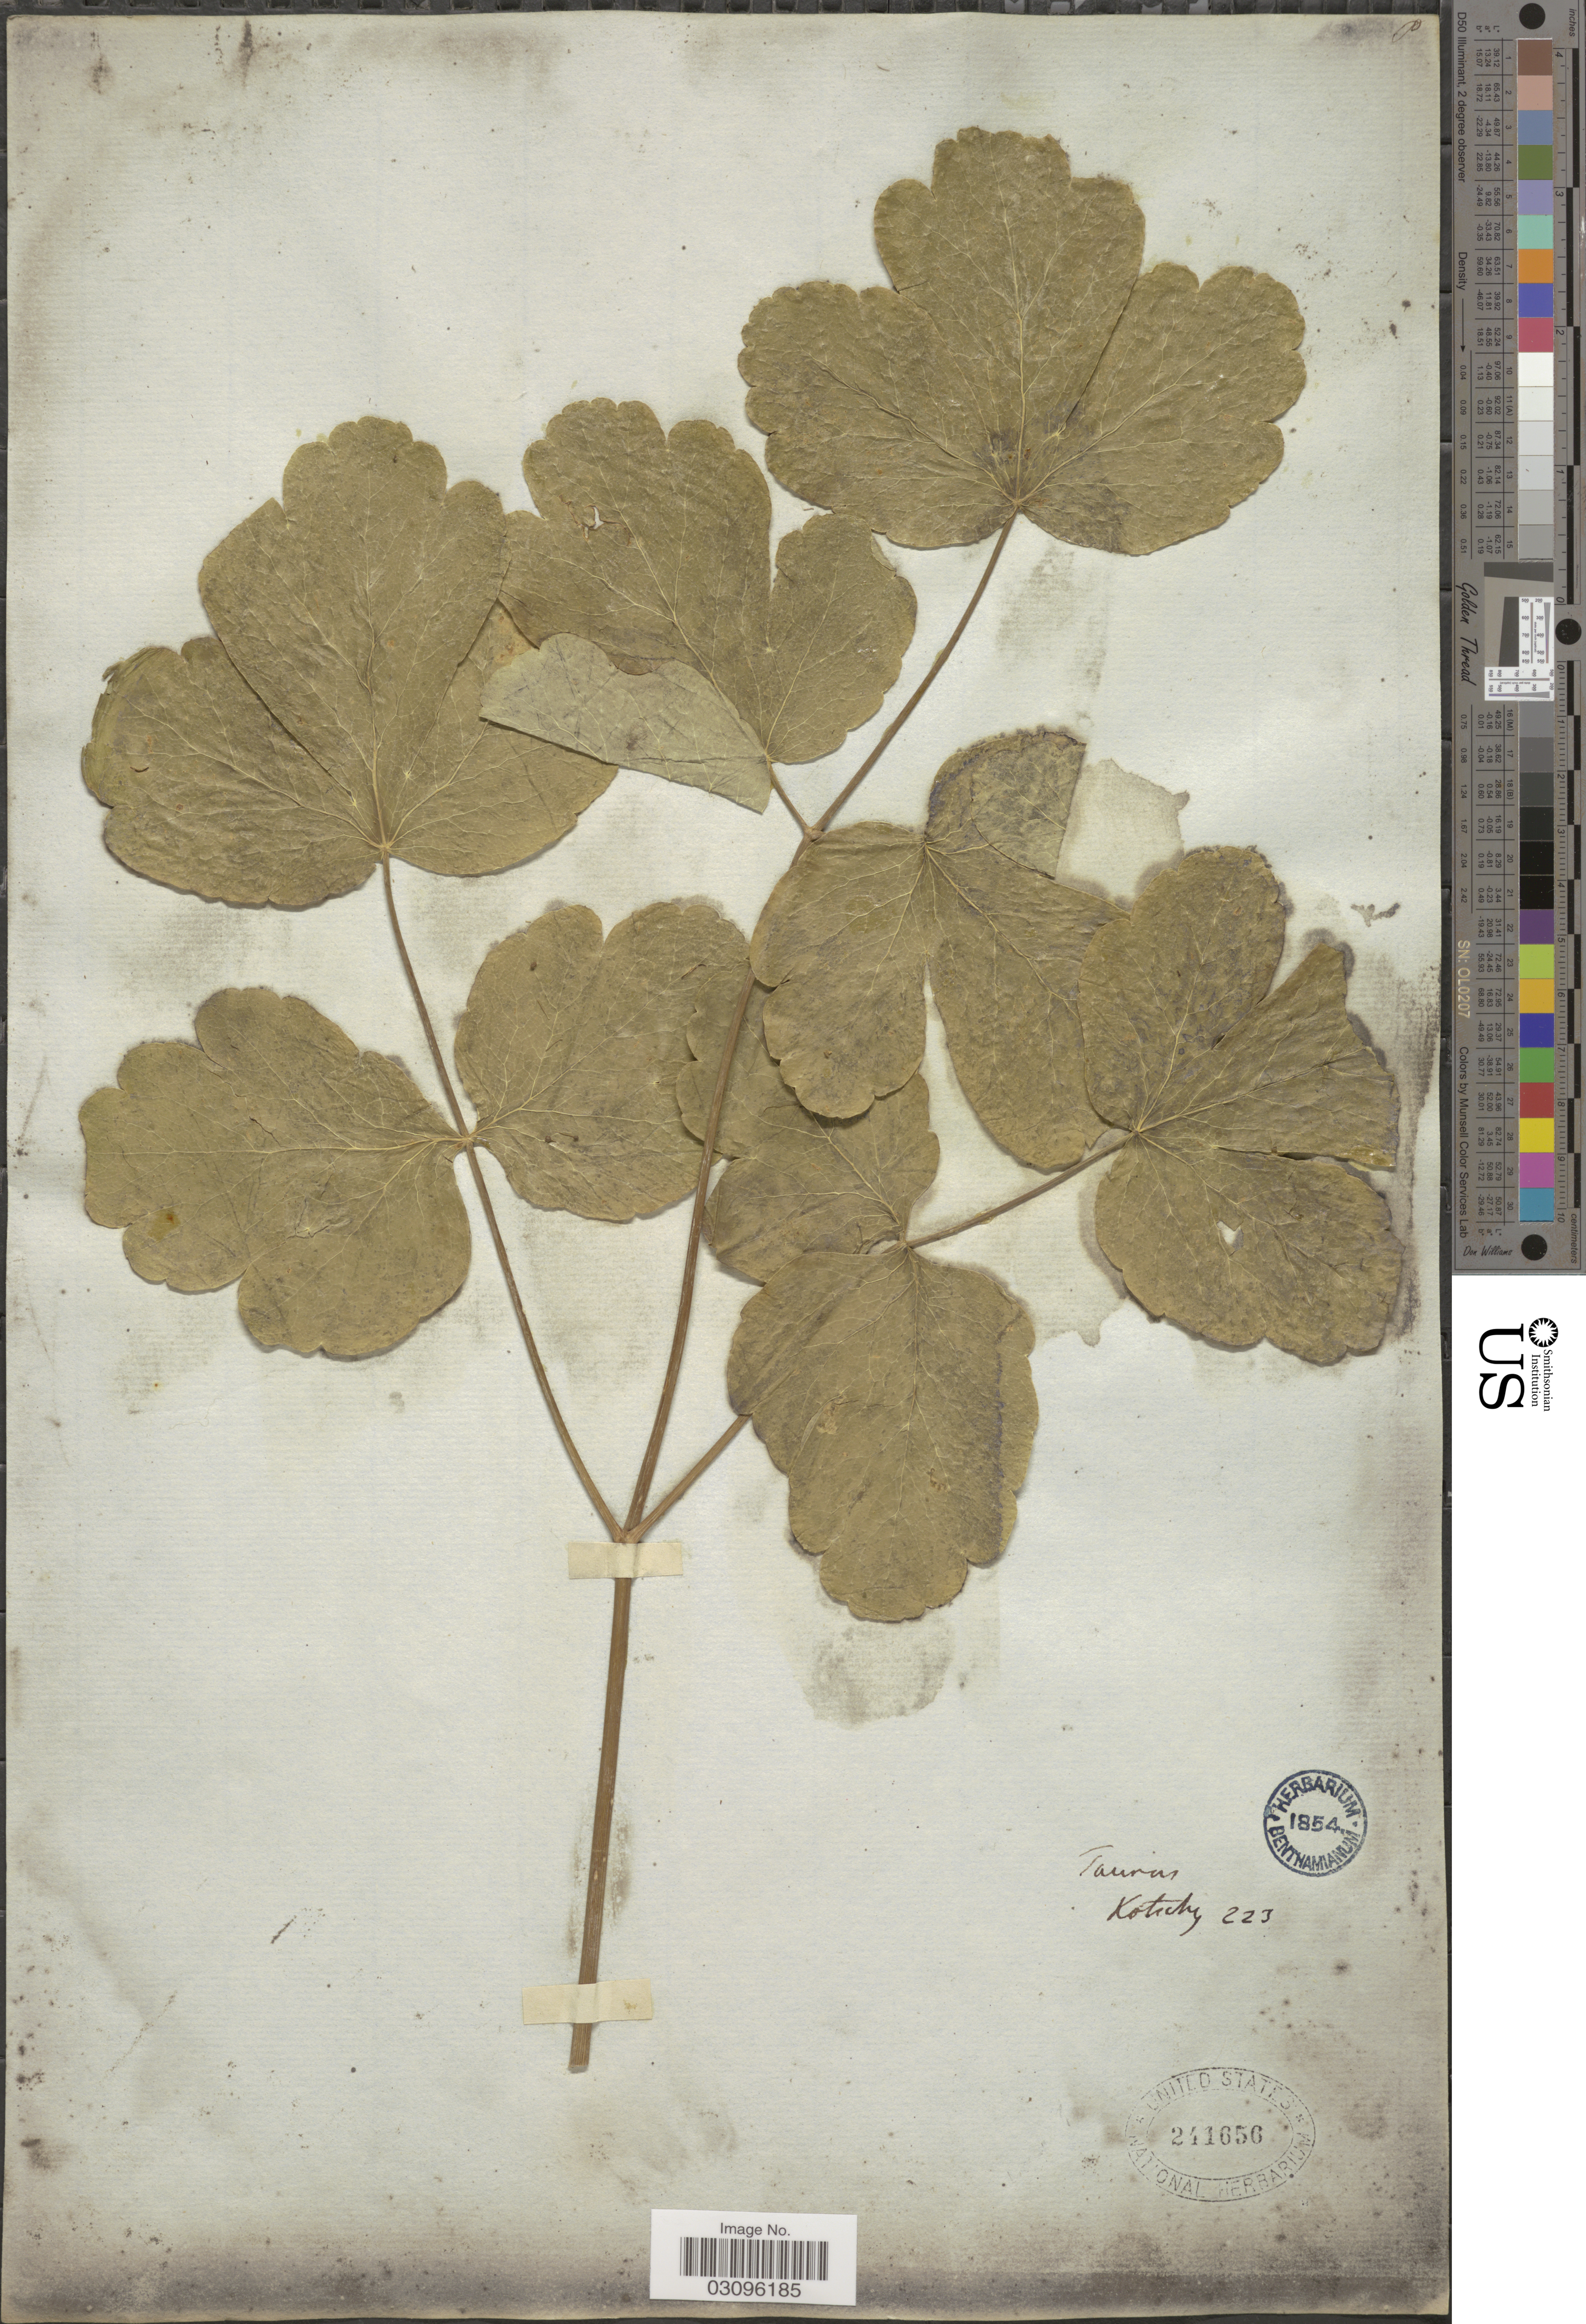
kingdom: Plantae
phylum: Tracheophyta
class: Magnoliopsida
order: Apiales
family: Apiaceae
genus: Laser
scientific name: Laser trilobum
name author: (L.) Borkh.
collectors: Kotschy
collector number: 223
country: Turkey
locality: Tauras.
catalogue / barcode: US 241656